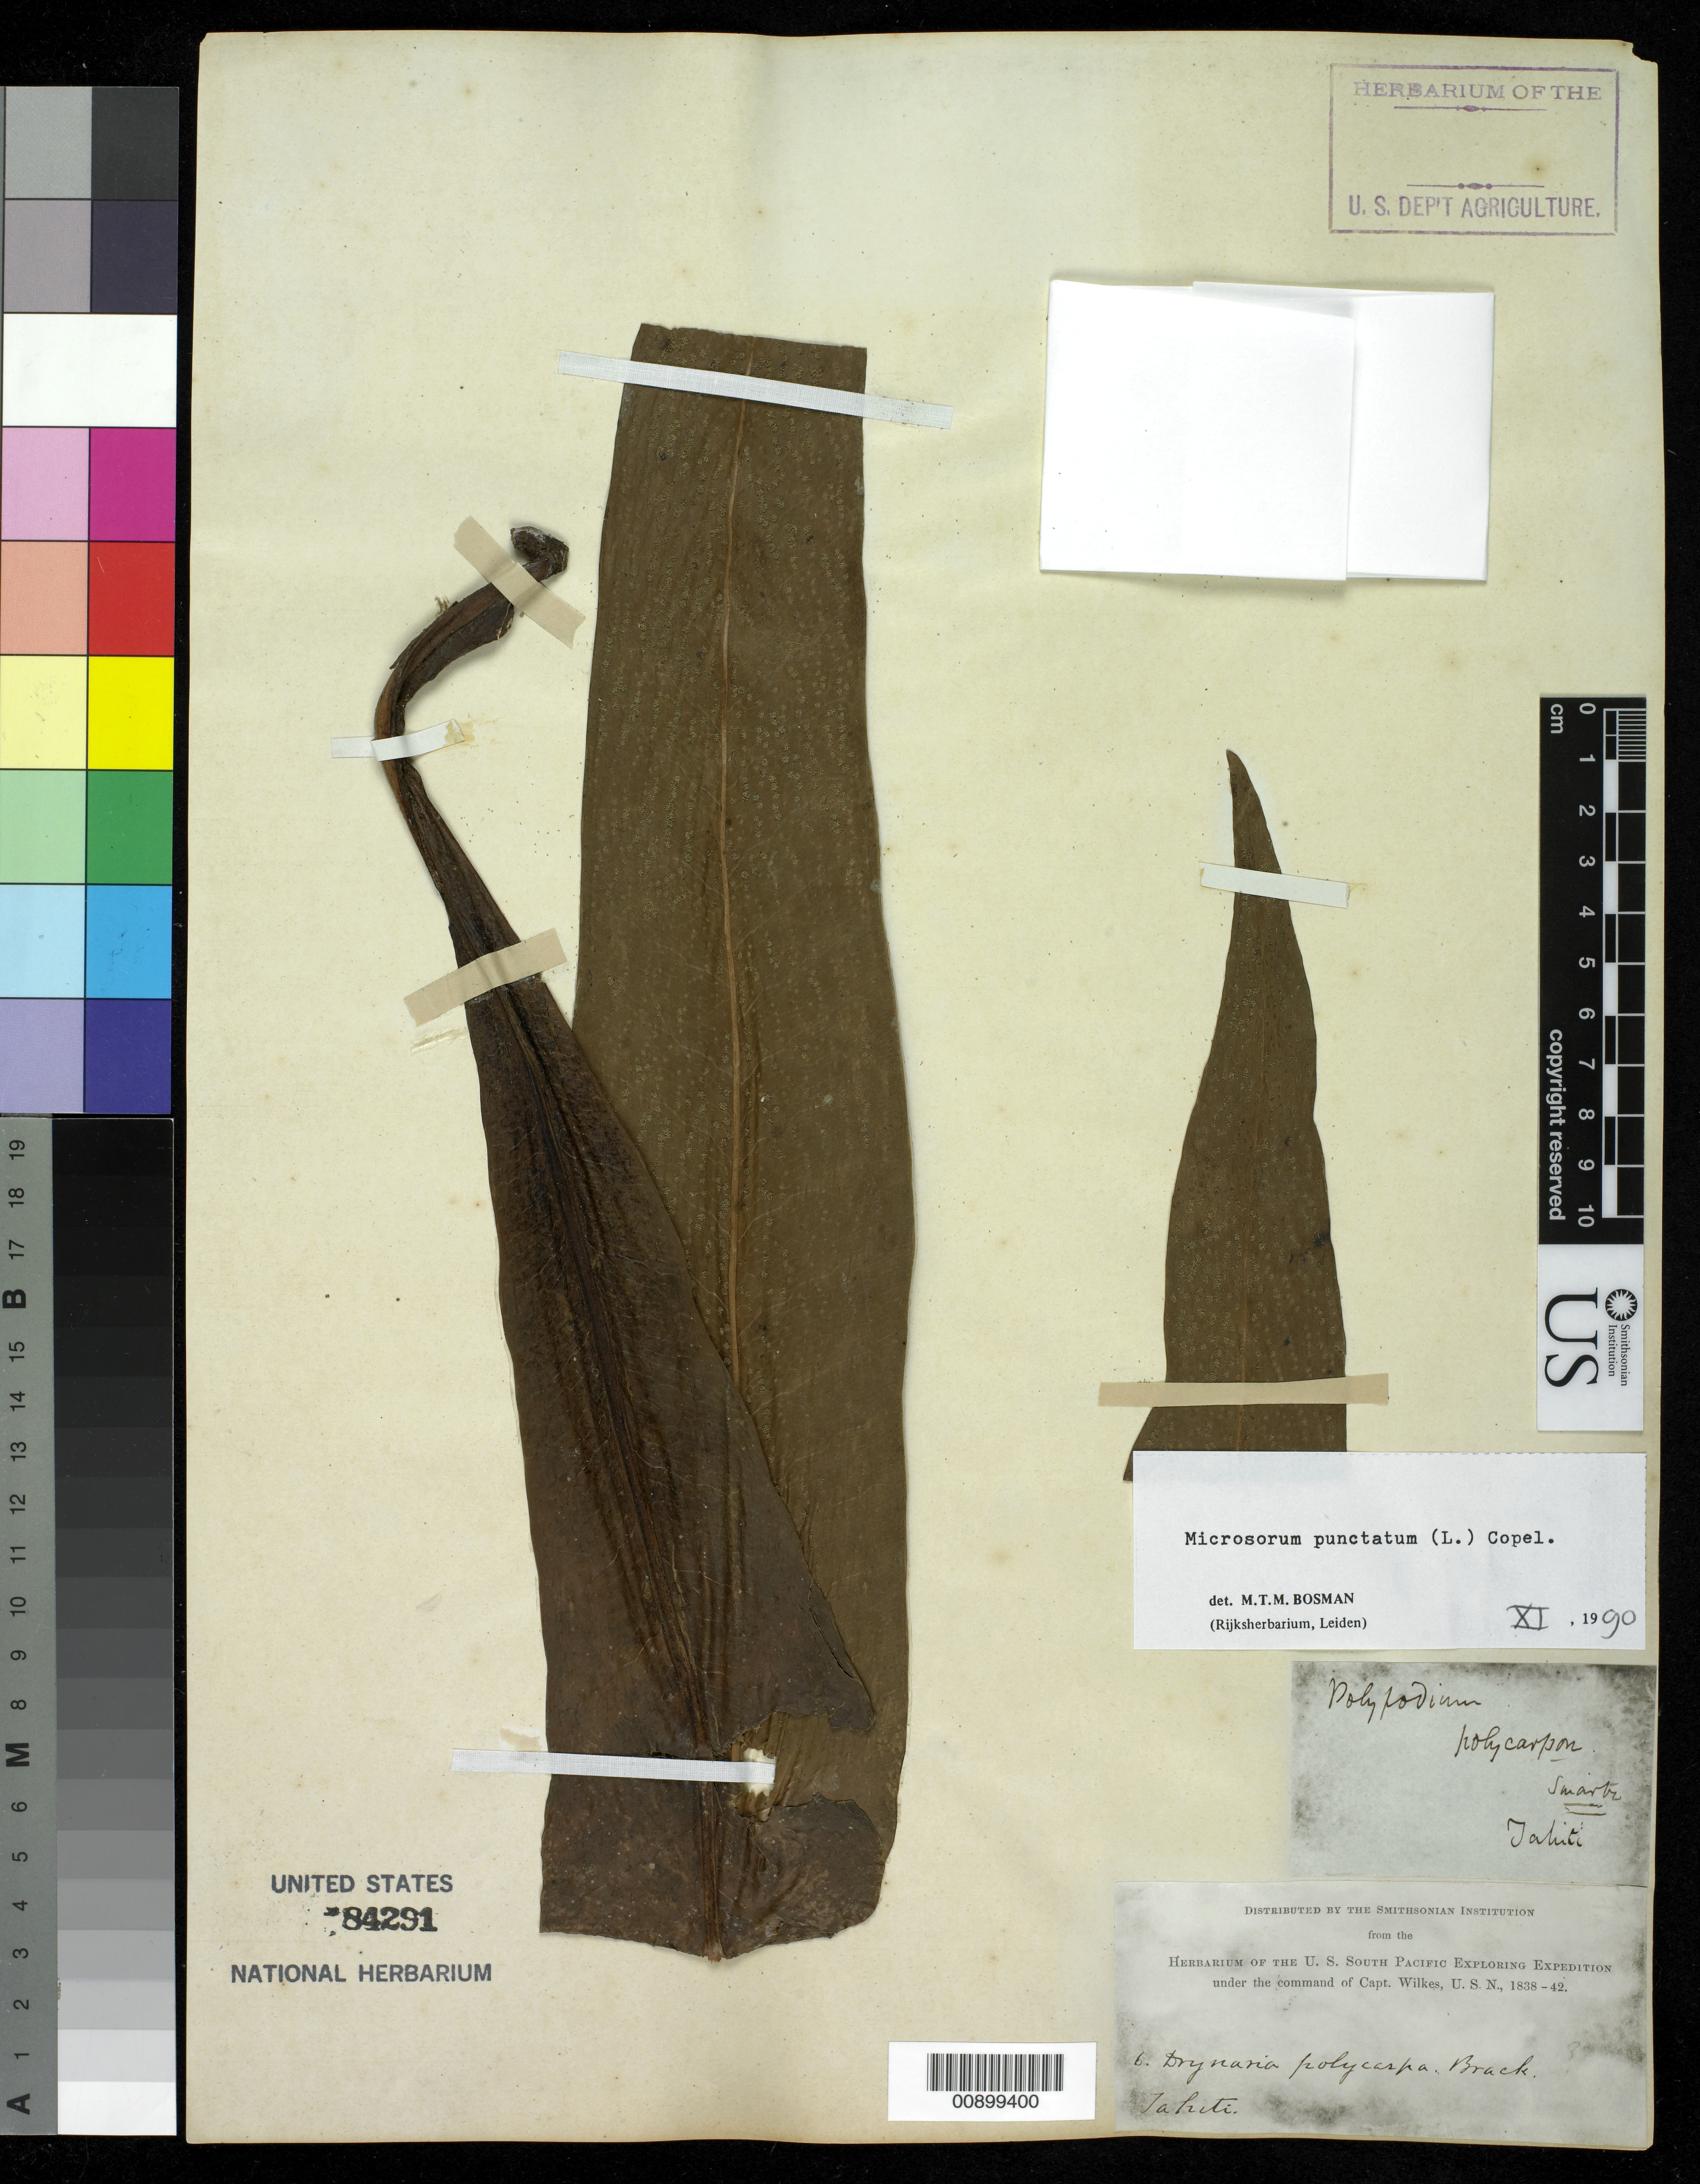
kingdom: Plantae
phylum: Tracheophyta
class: Polypodiopsida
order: Polypodiales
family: Polypodiaceae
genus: Microsorum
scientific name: Microsorum punctatum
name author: (L.) Copel.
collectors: Wilkes Explor. Exped.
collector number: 6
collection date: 1838/1842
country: French Polynesia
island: Tahiti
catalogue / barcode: US 84291